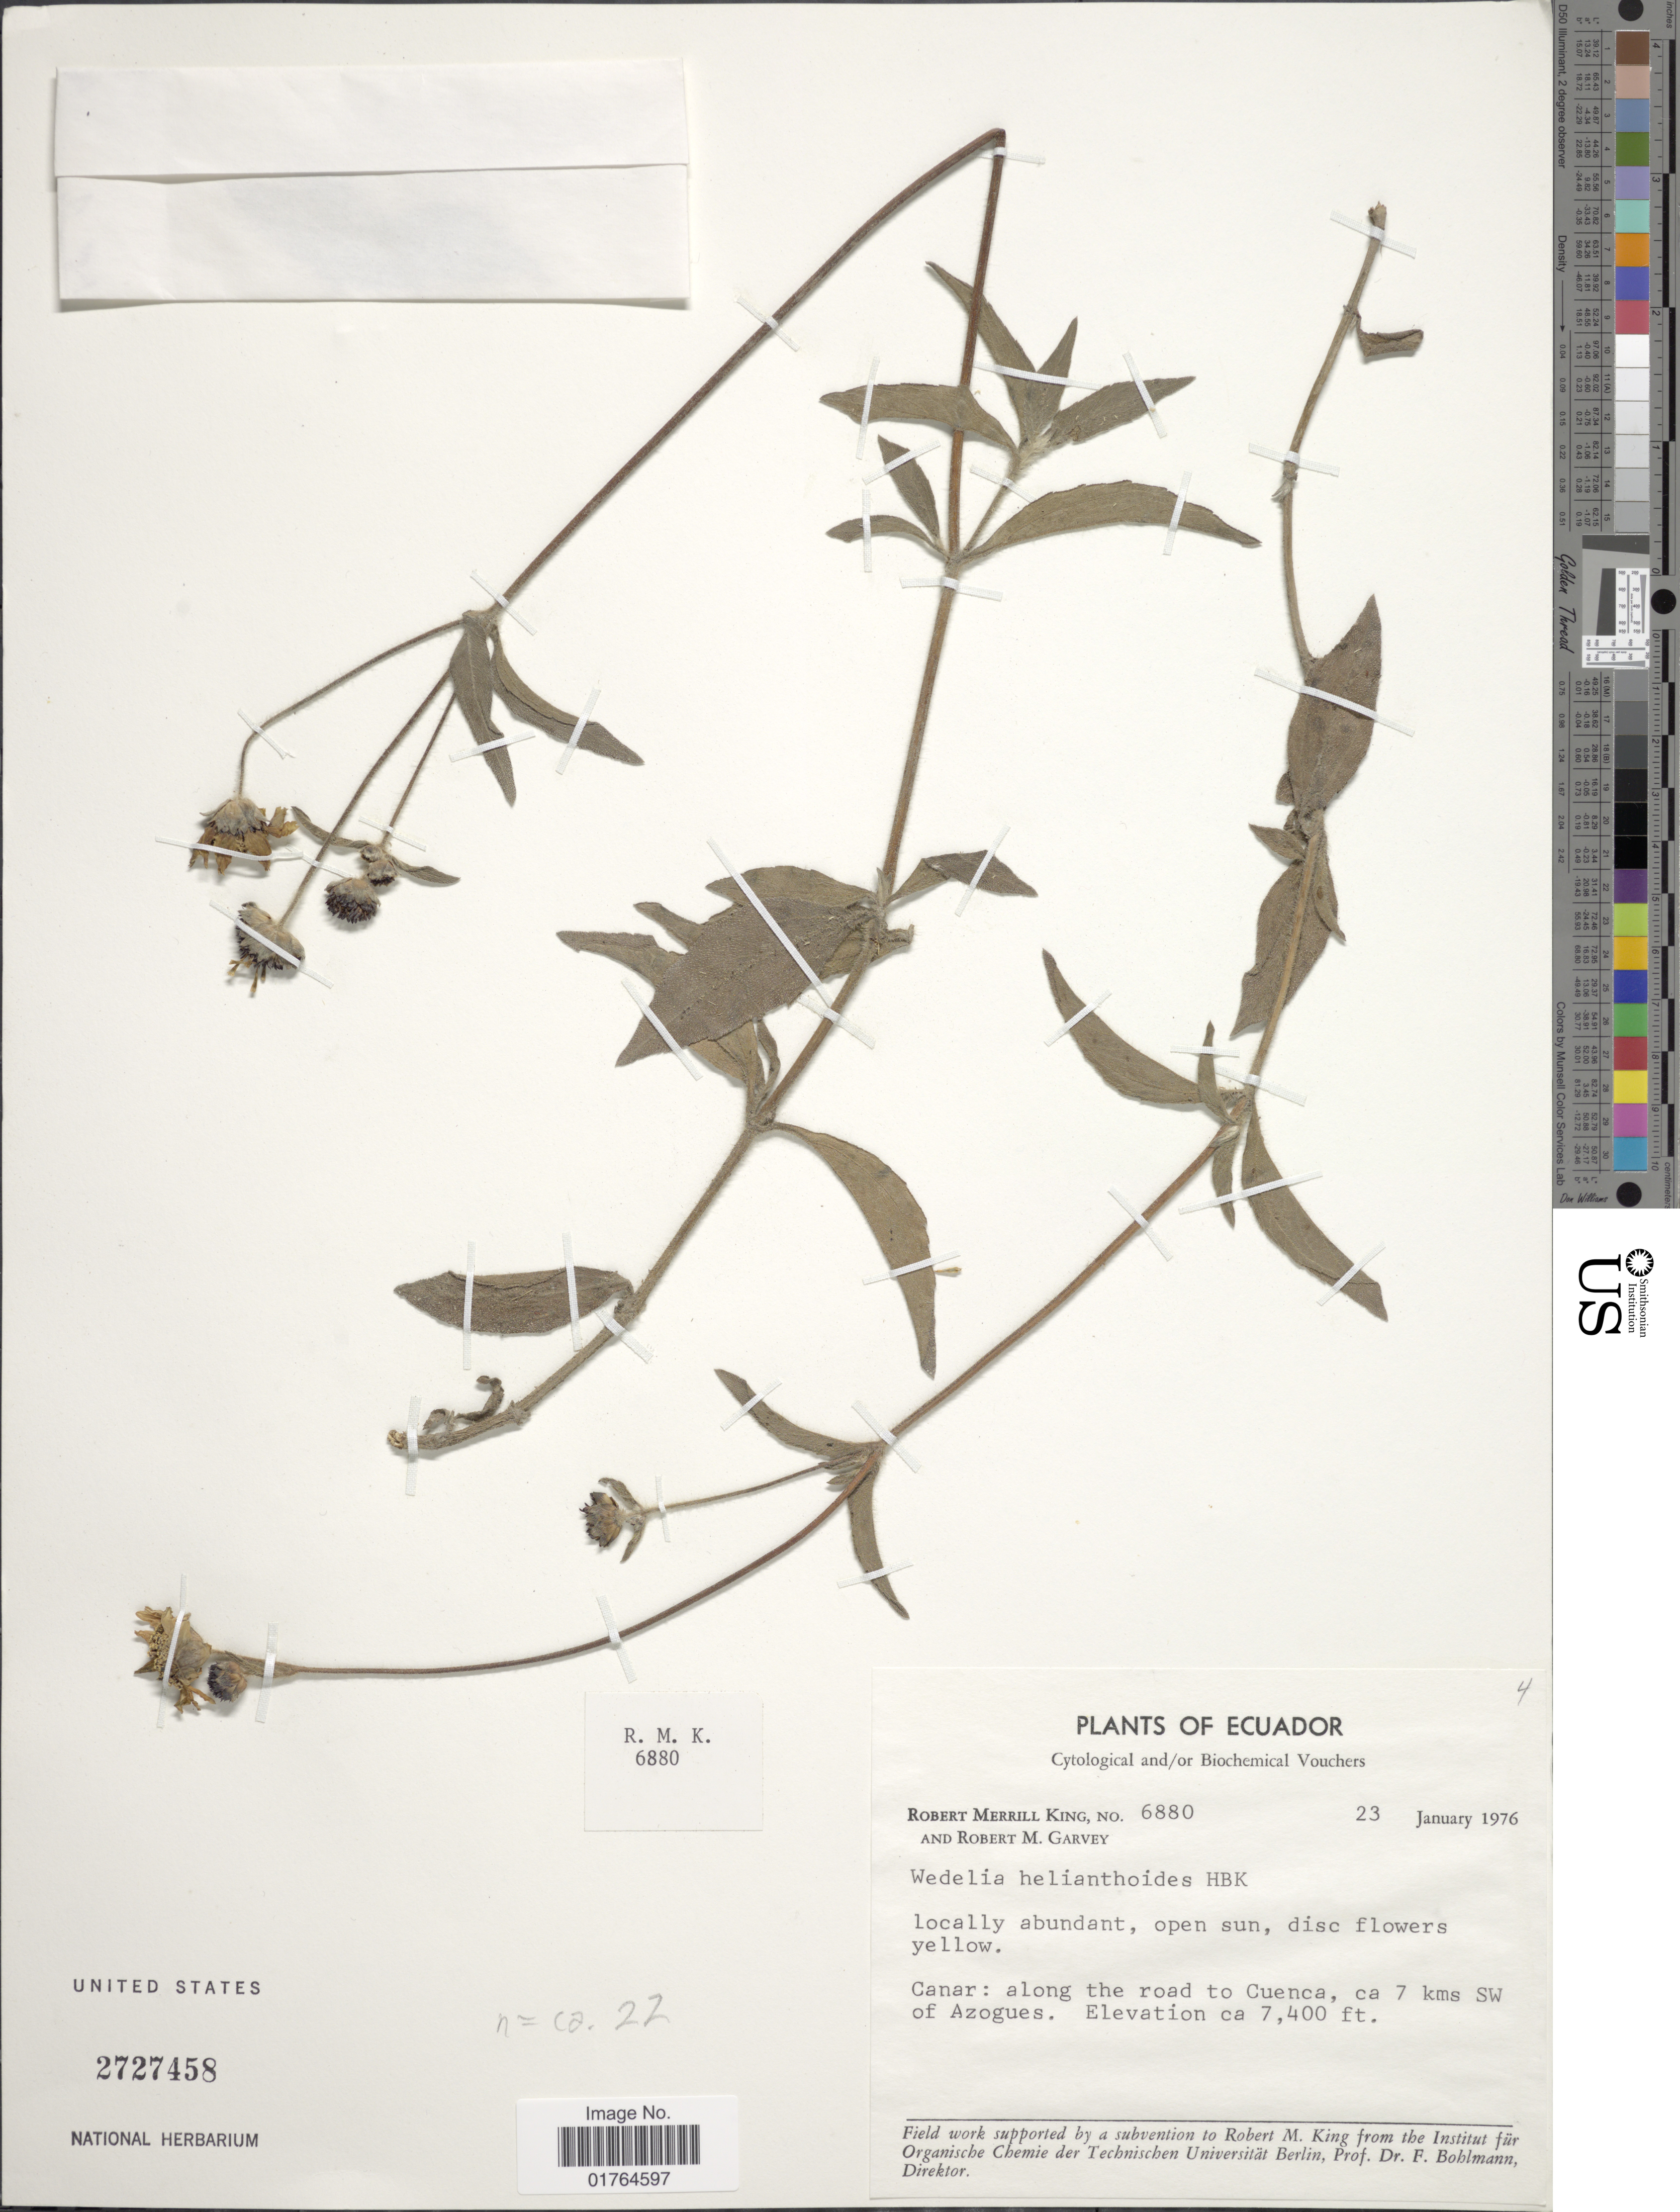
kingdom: Plantae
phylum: Tracheophyta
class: Magnoliopsida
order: Asterales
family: Asteraceae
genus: Wedelia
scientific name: Wedelia helianthoides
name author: Kunth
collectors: R. M. King & R. Garvey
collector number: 6880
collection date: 1976-01-23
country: Ecuador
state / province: Cañar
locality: Along the road to Cuenca, ca 7 kms SW of Azogues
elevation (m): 2256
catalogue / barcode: US 2727458